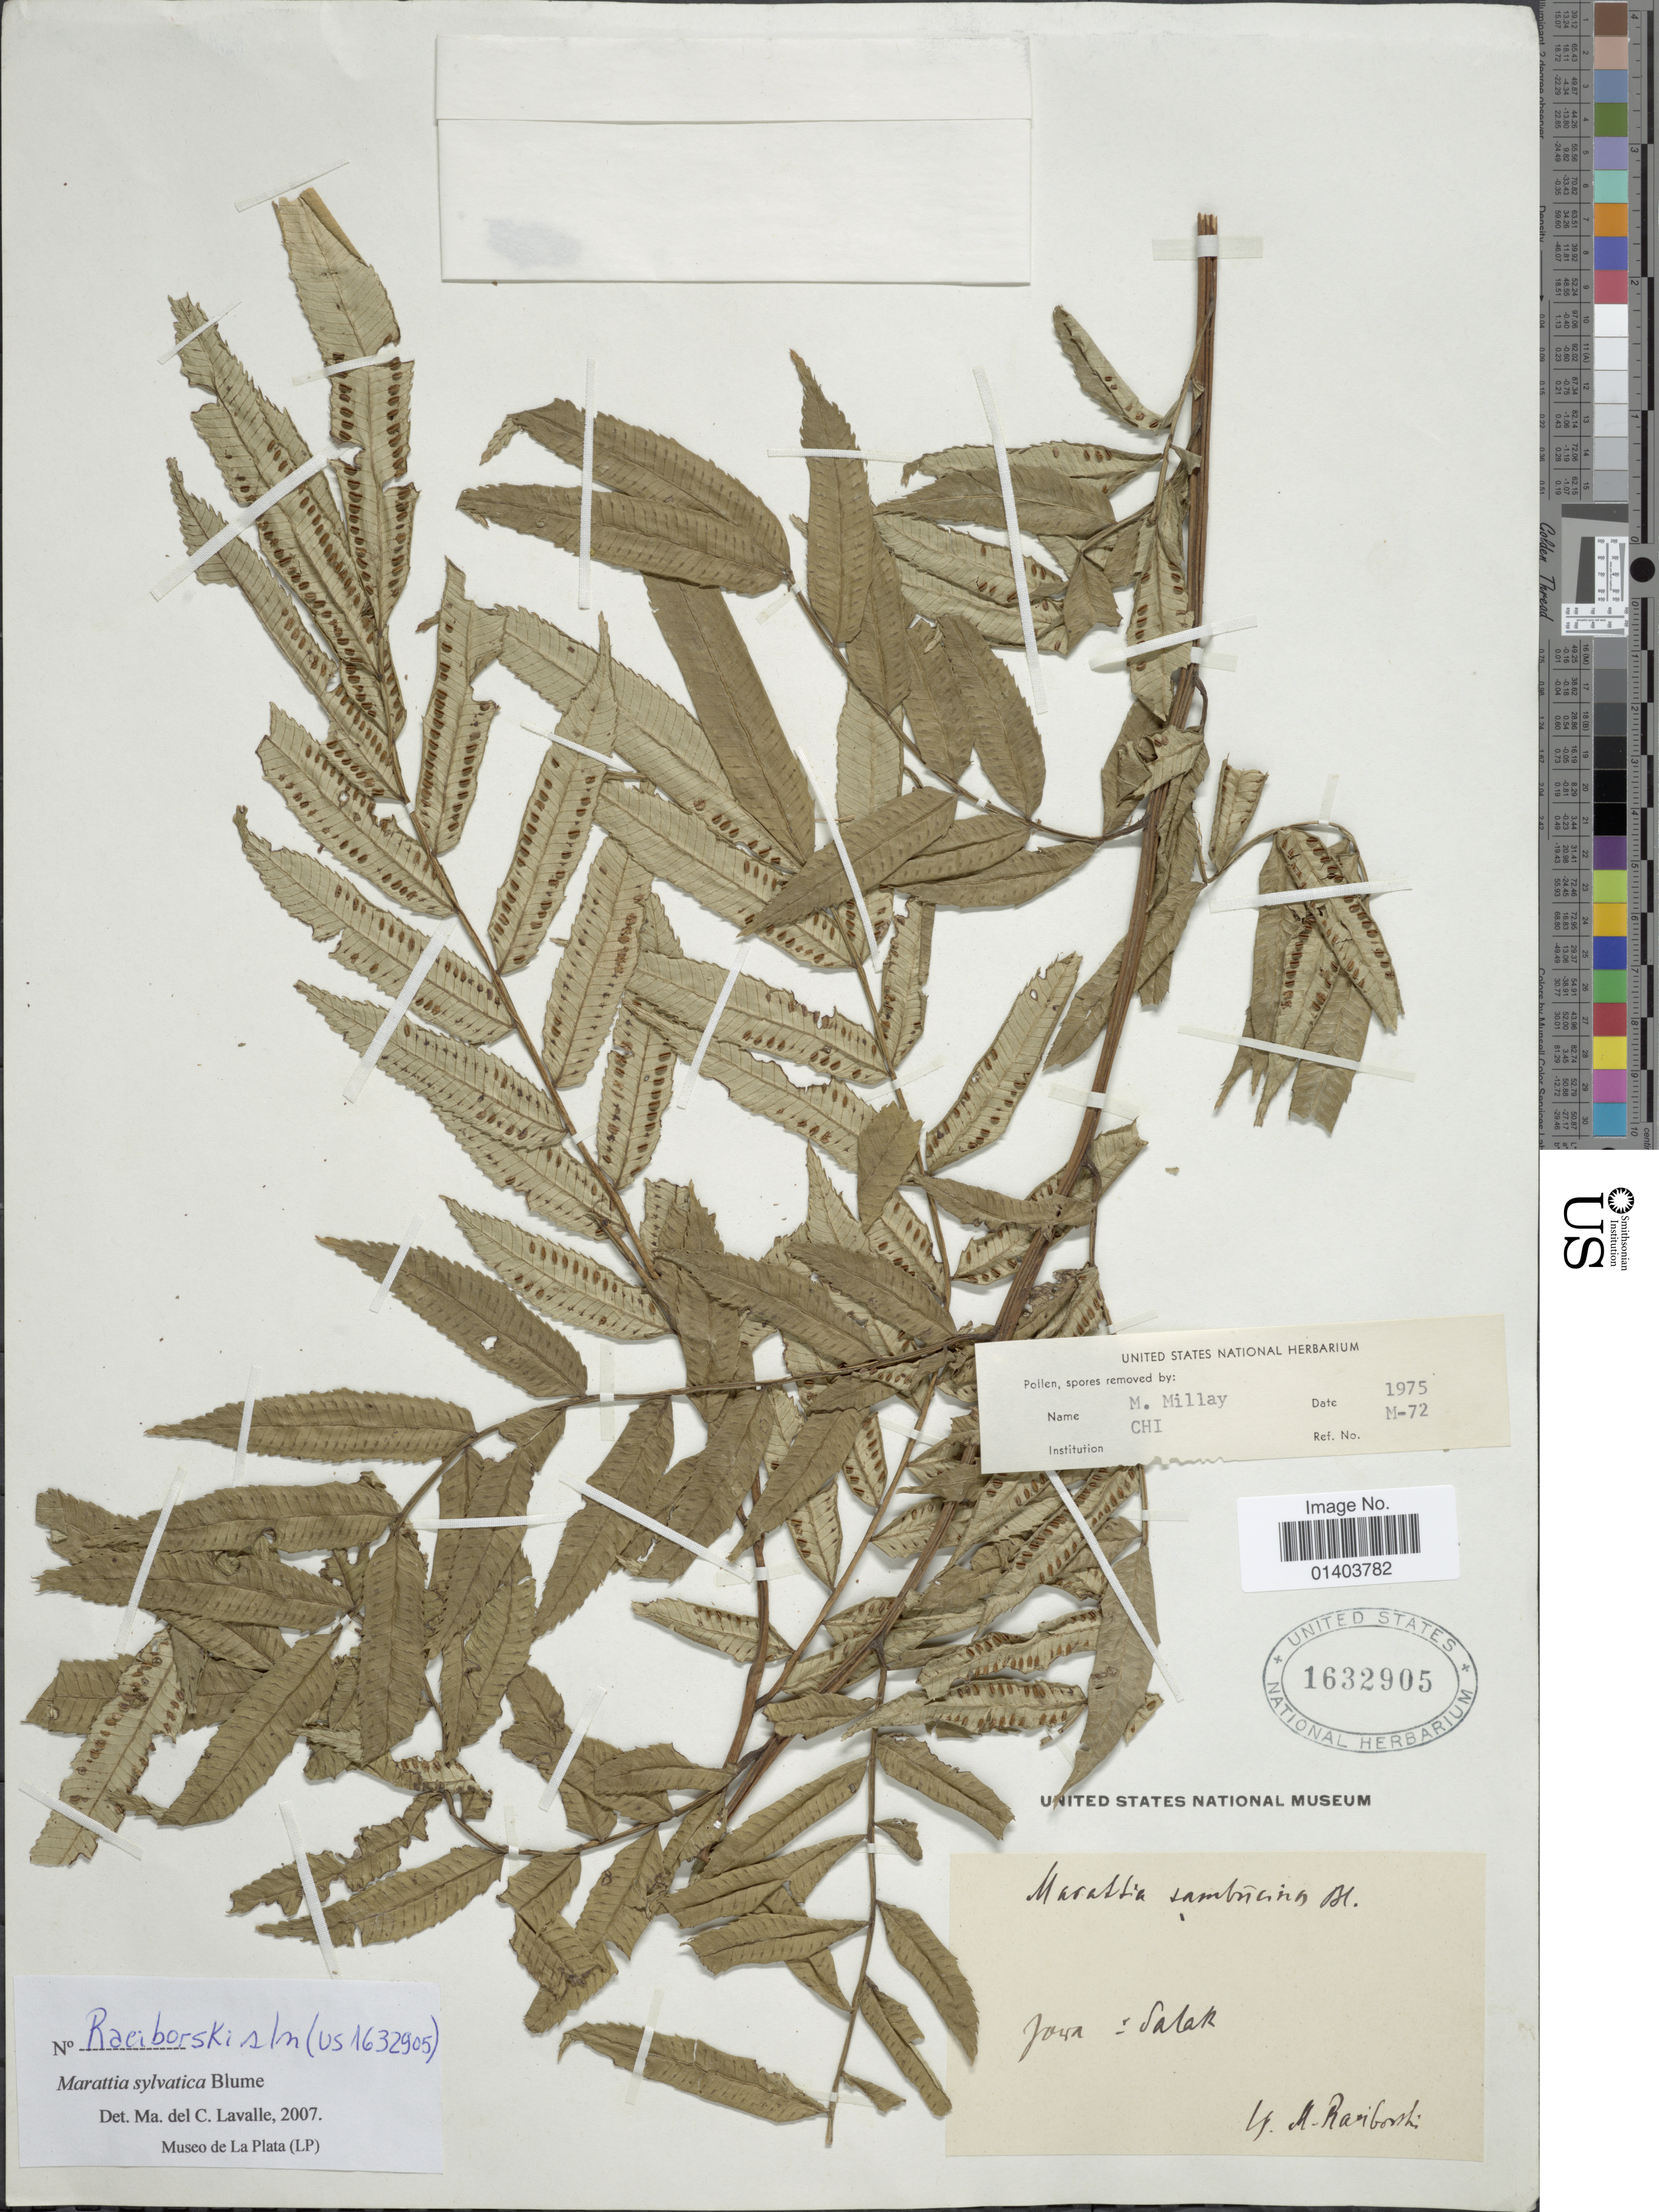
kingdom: Plantae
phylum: Tracheophyta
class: Polypodiopsida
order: Marattiales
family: Marattiaceae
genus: Ptisana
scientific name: Ptisana sylvatica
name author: (Blume) Murdock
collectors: M. Raciborski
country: Indonesia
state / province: Java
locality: Salak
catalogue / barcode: US 1632905